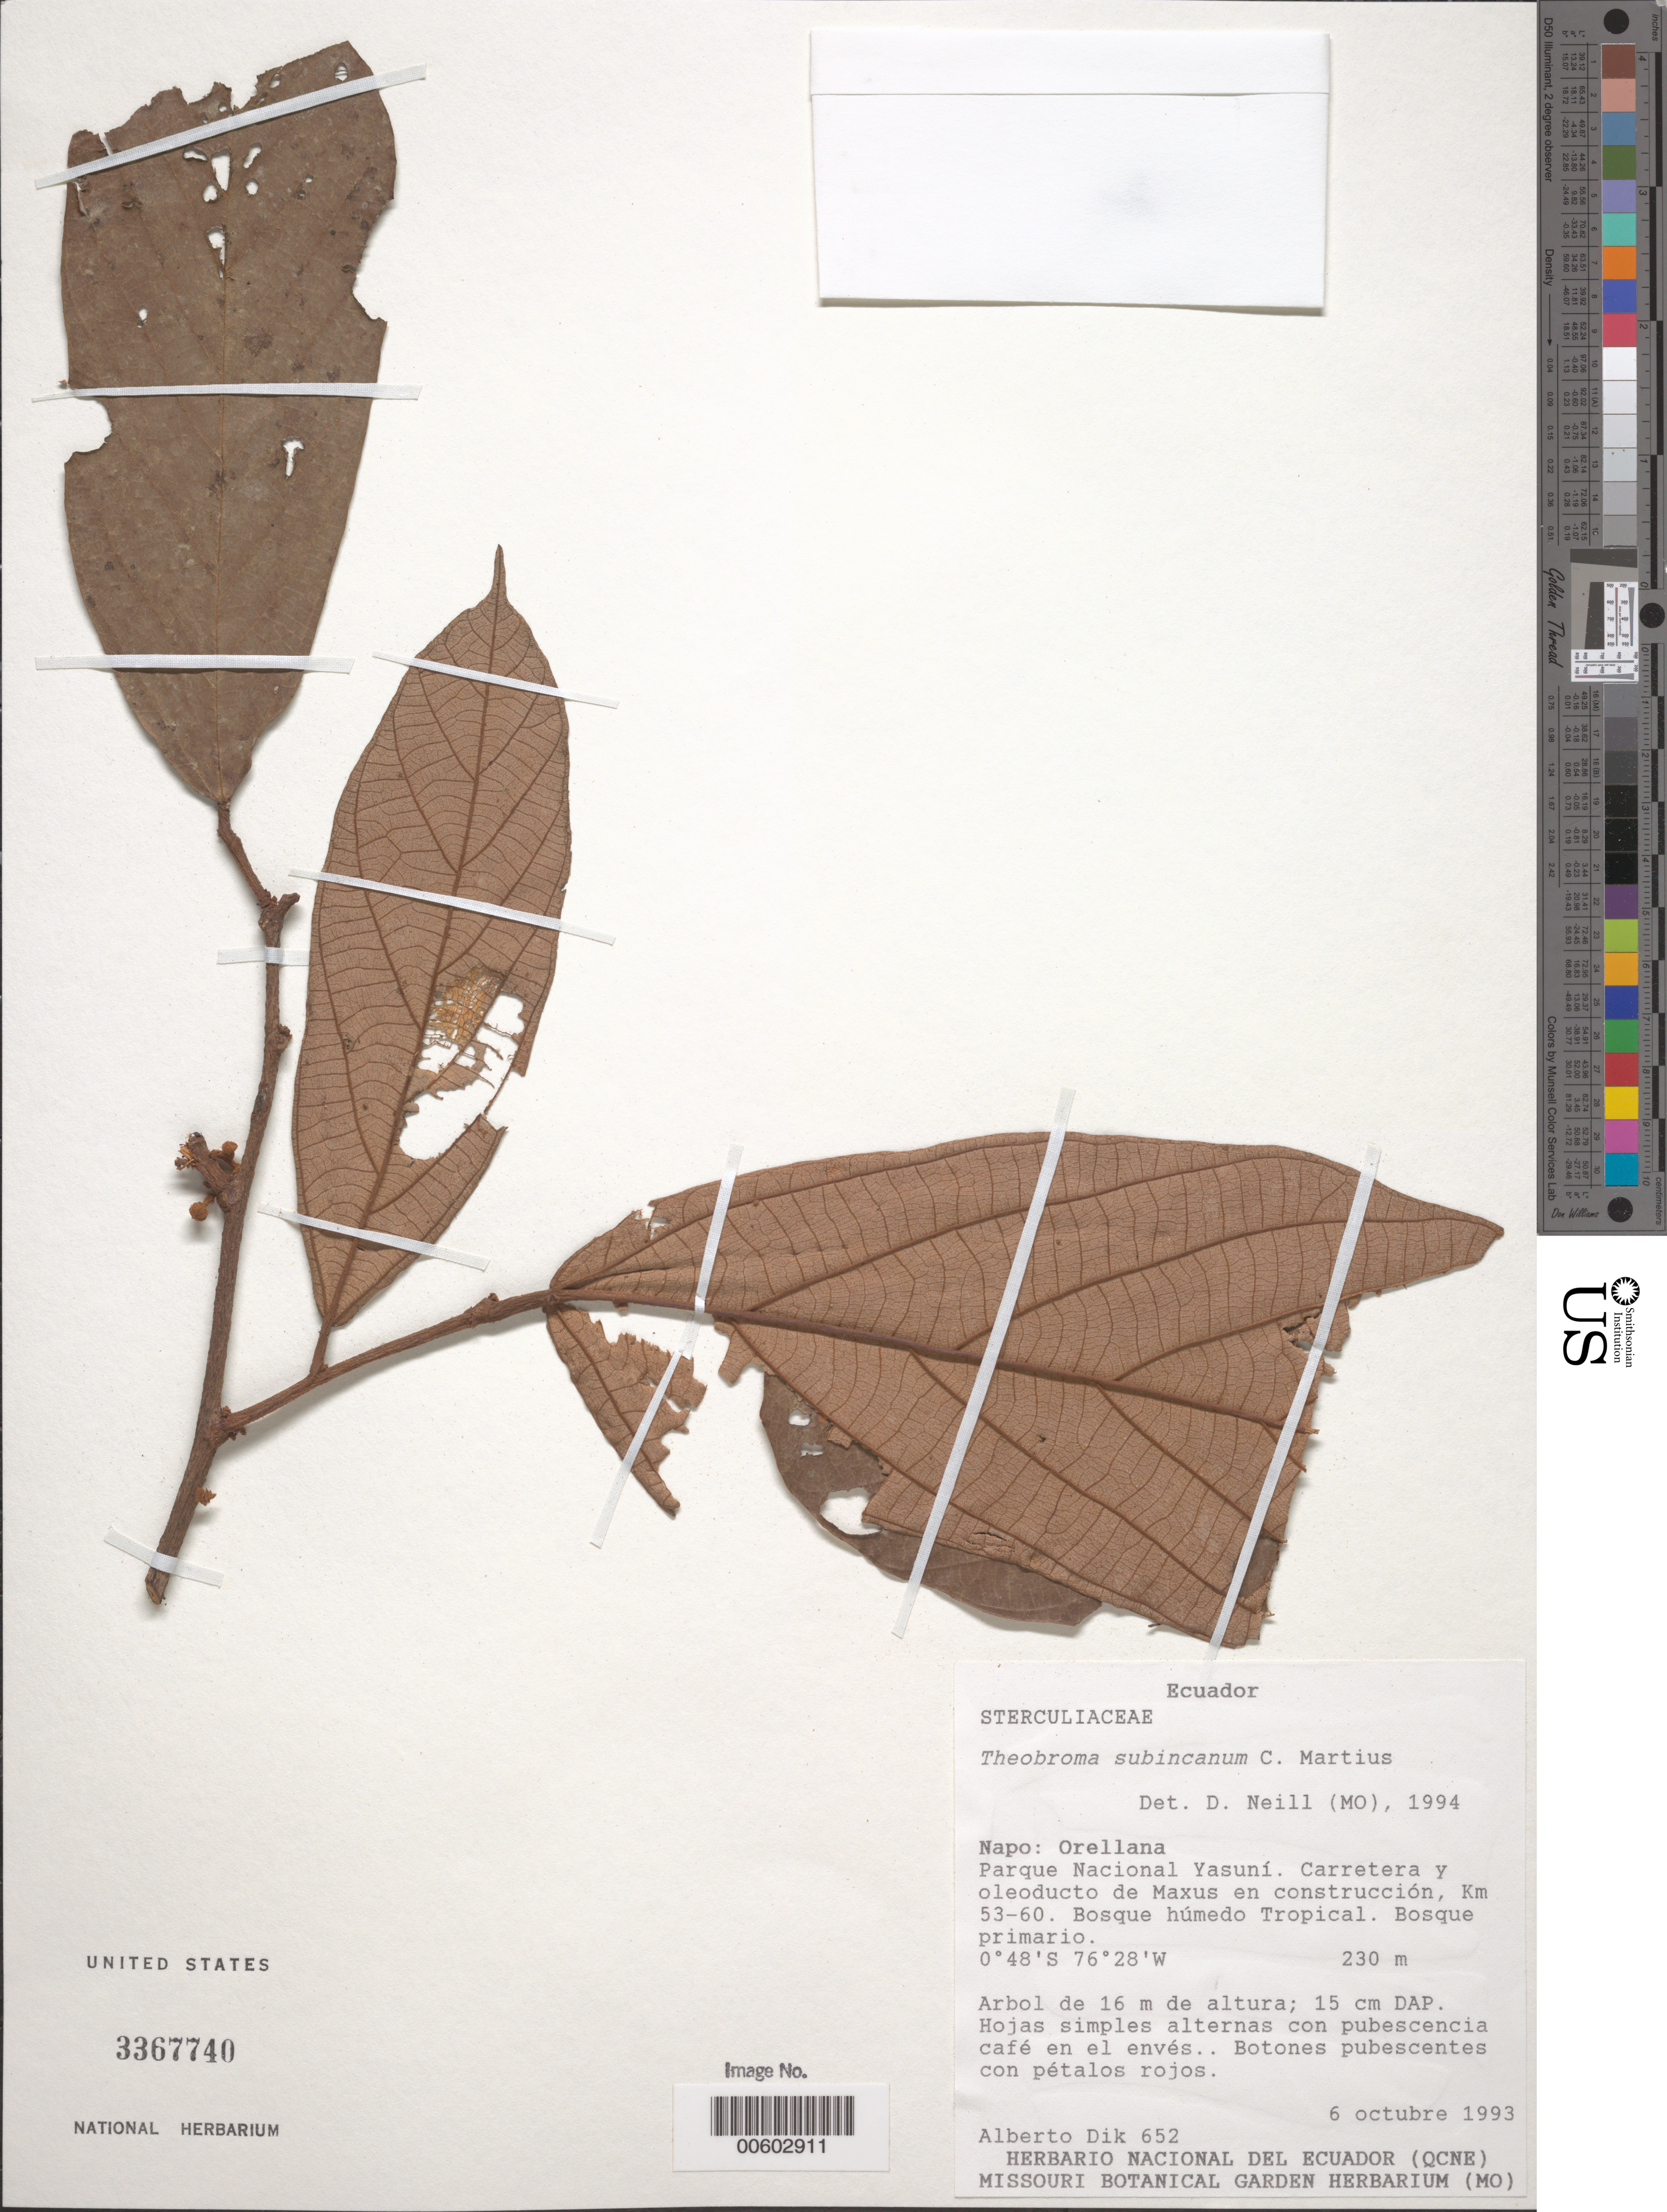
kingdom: Plantae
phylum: Tracheophyta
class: Magnoliopsida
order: Malvales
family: Malvaceae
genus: Theobroma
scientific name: Theobroma subincanum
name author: Mart.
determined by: Neill, David Alan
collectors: A. Dik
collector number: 652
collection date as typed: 06 Oct 1993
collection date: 1993-10-06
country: Ecuador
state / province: Napo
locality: Orellana. Parque Nacional Yasuní, Carretera y oleoducto de Maxus en construcción, km 53-60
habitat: Bosque húmedo tropical, bosque primario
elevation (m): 230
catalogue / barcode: US 3367740